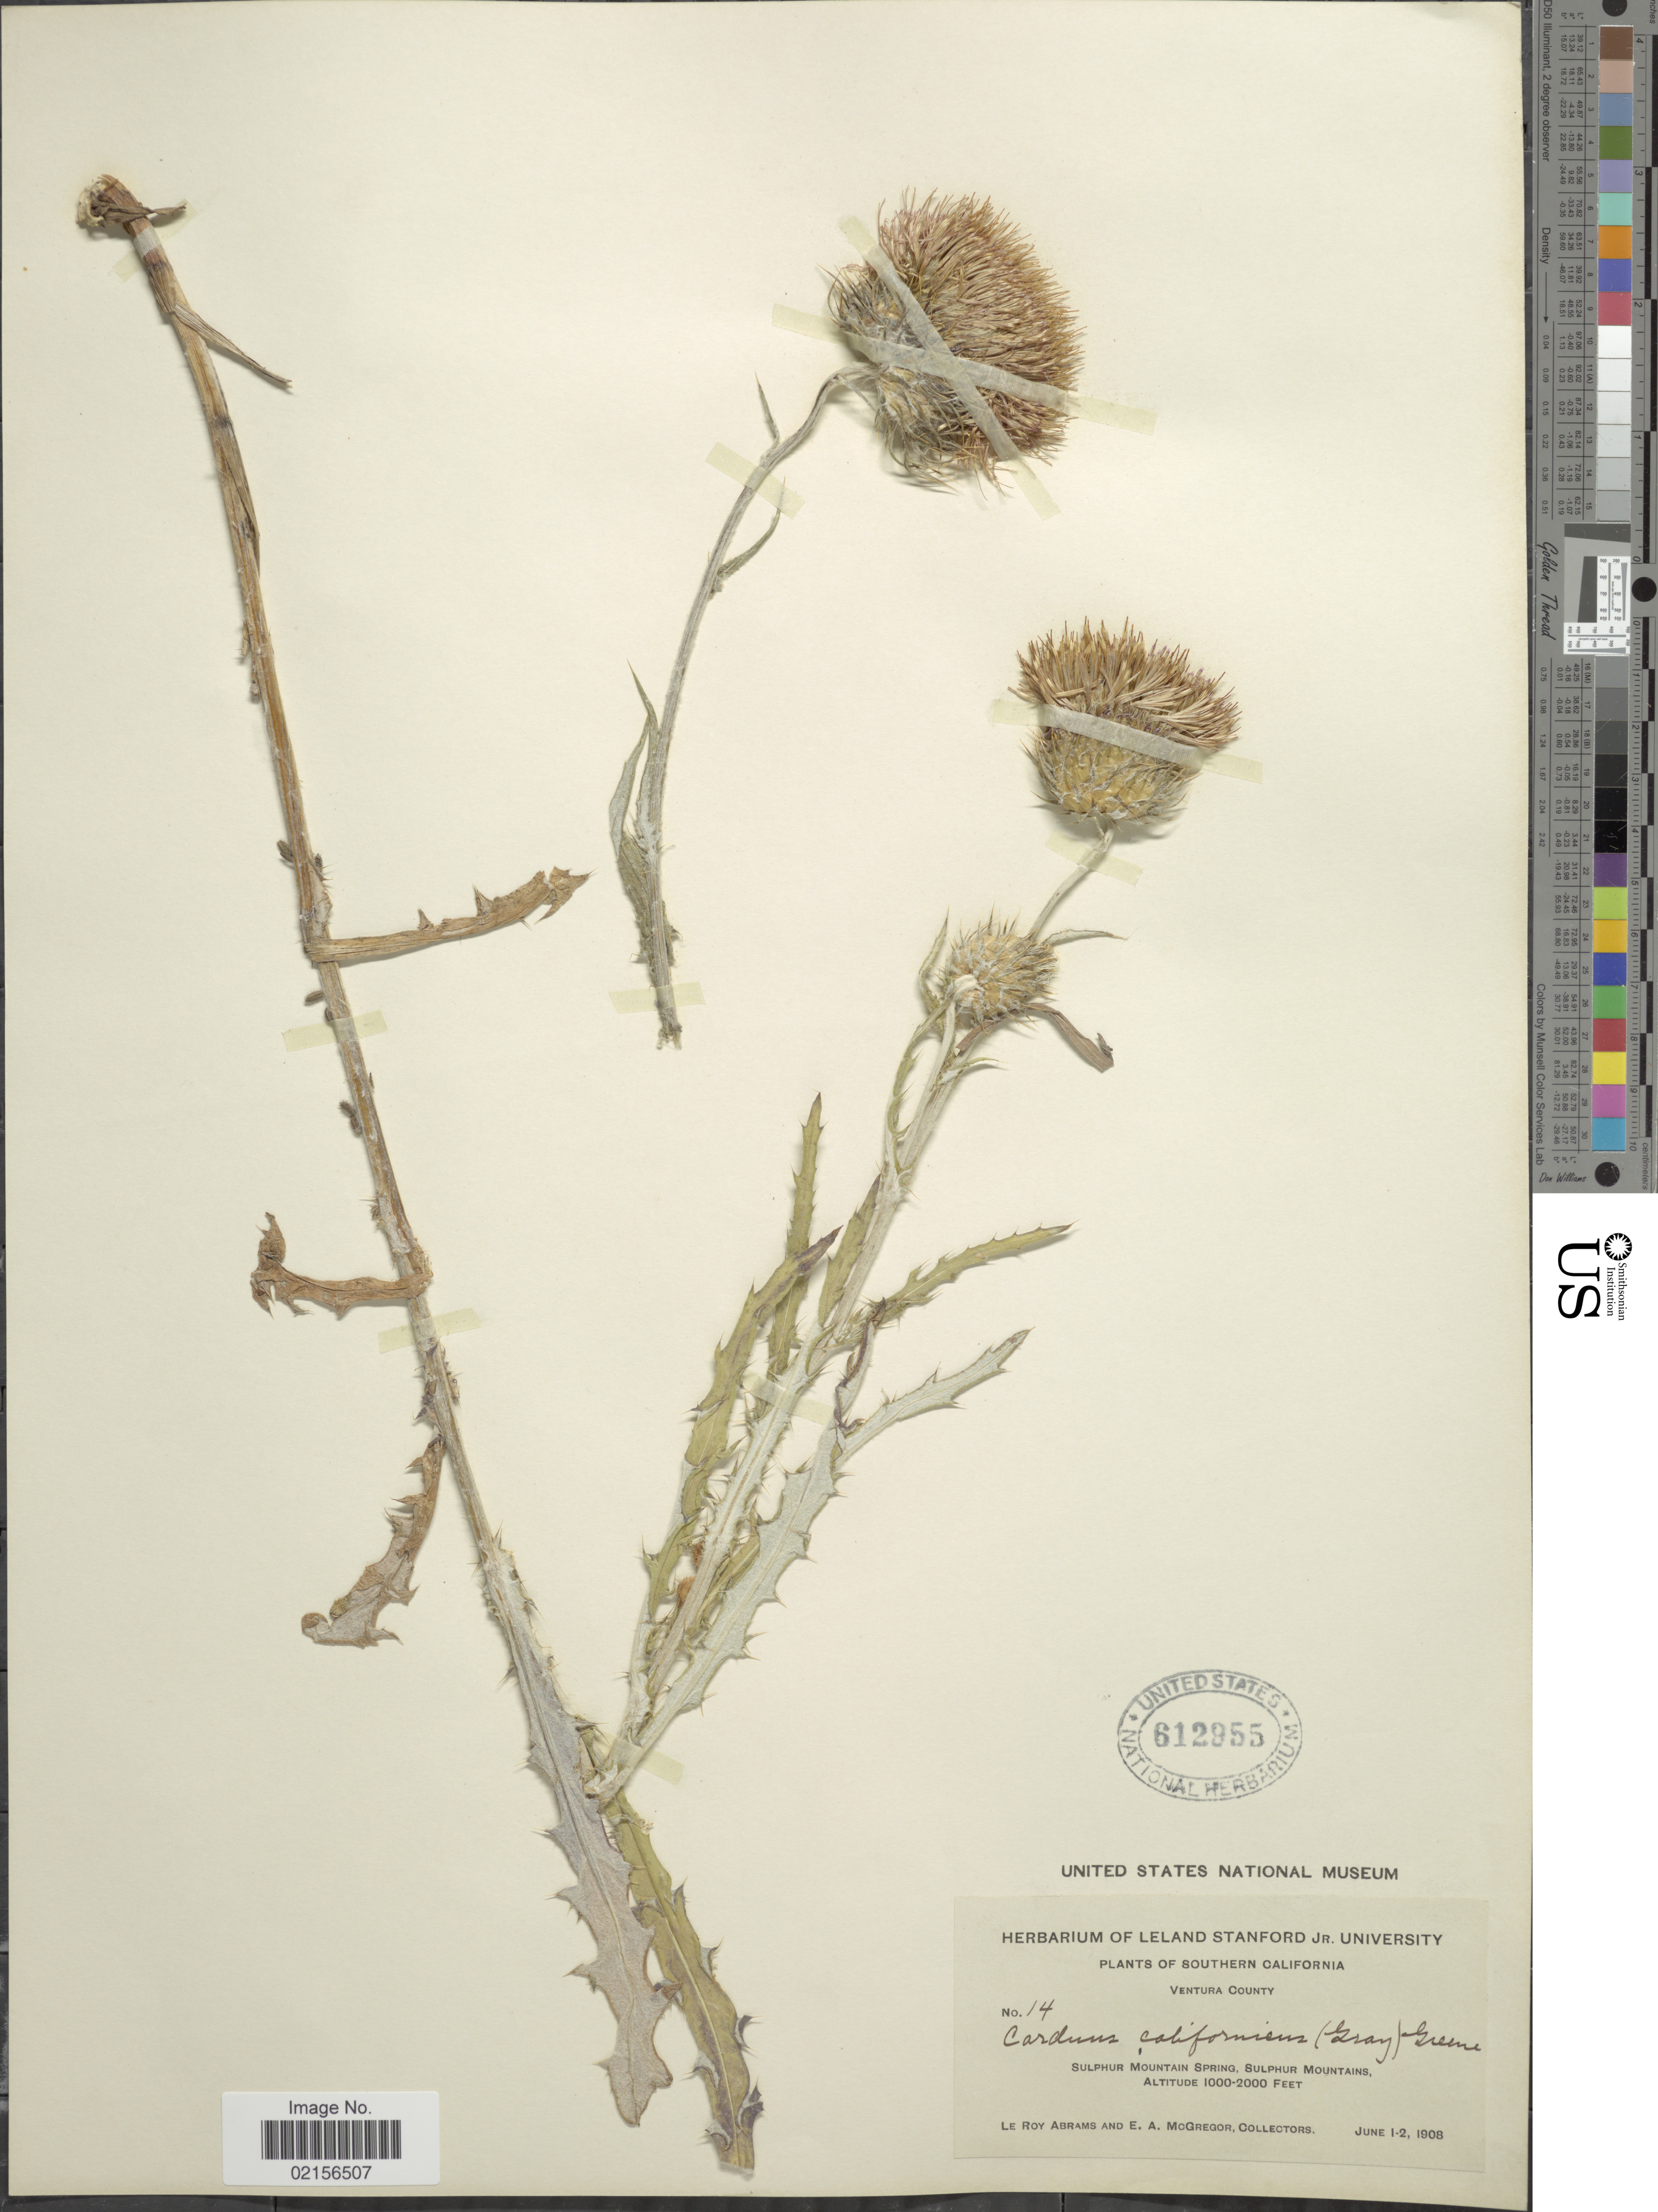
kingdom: Plantae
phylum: Tracheophyta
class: Magnoliopsida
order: Asterales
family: Asteraceae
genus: Cirsium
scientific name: Cirsium occidentale var. californicum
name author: (A. Gray) D.J. Keil & C.E. Turner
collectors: L. Abrams & E. A. McGregor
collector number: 14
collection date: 1908-06-01/1908-06-02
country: United States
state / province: California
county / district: Ventura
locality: Southern California, Ventura County, Sulphur Mountain Spring, Sulphur Mountains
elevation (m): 305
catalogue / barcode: US 612955